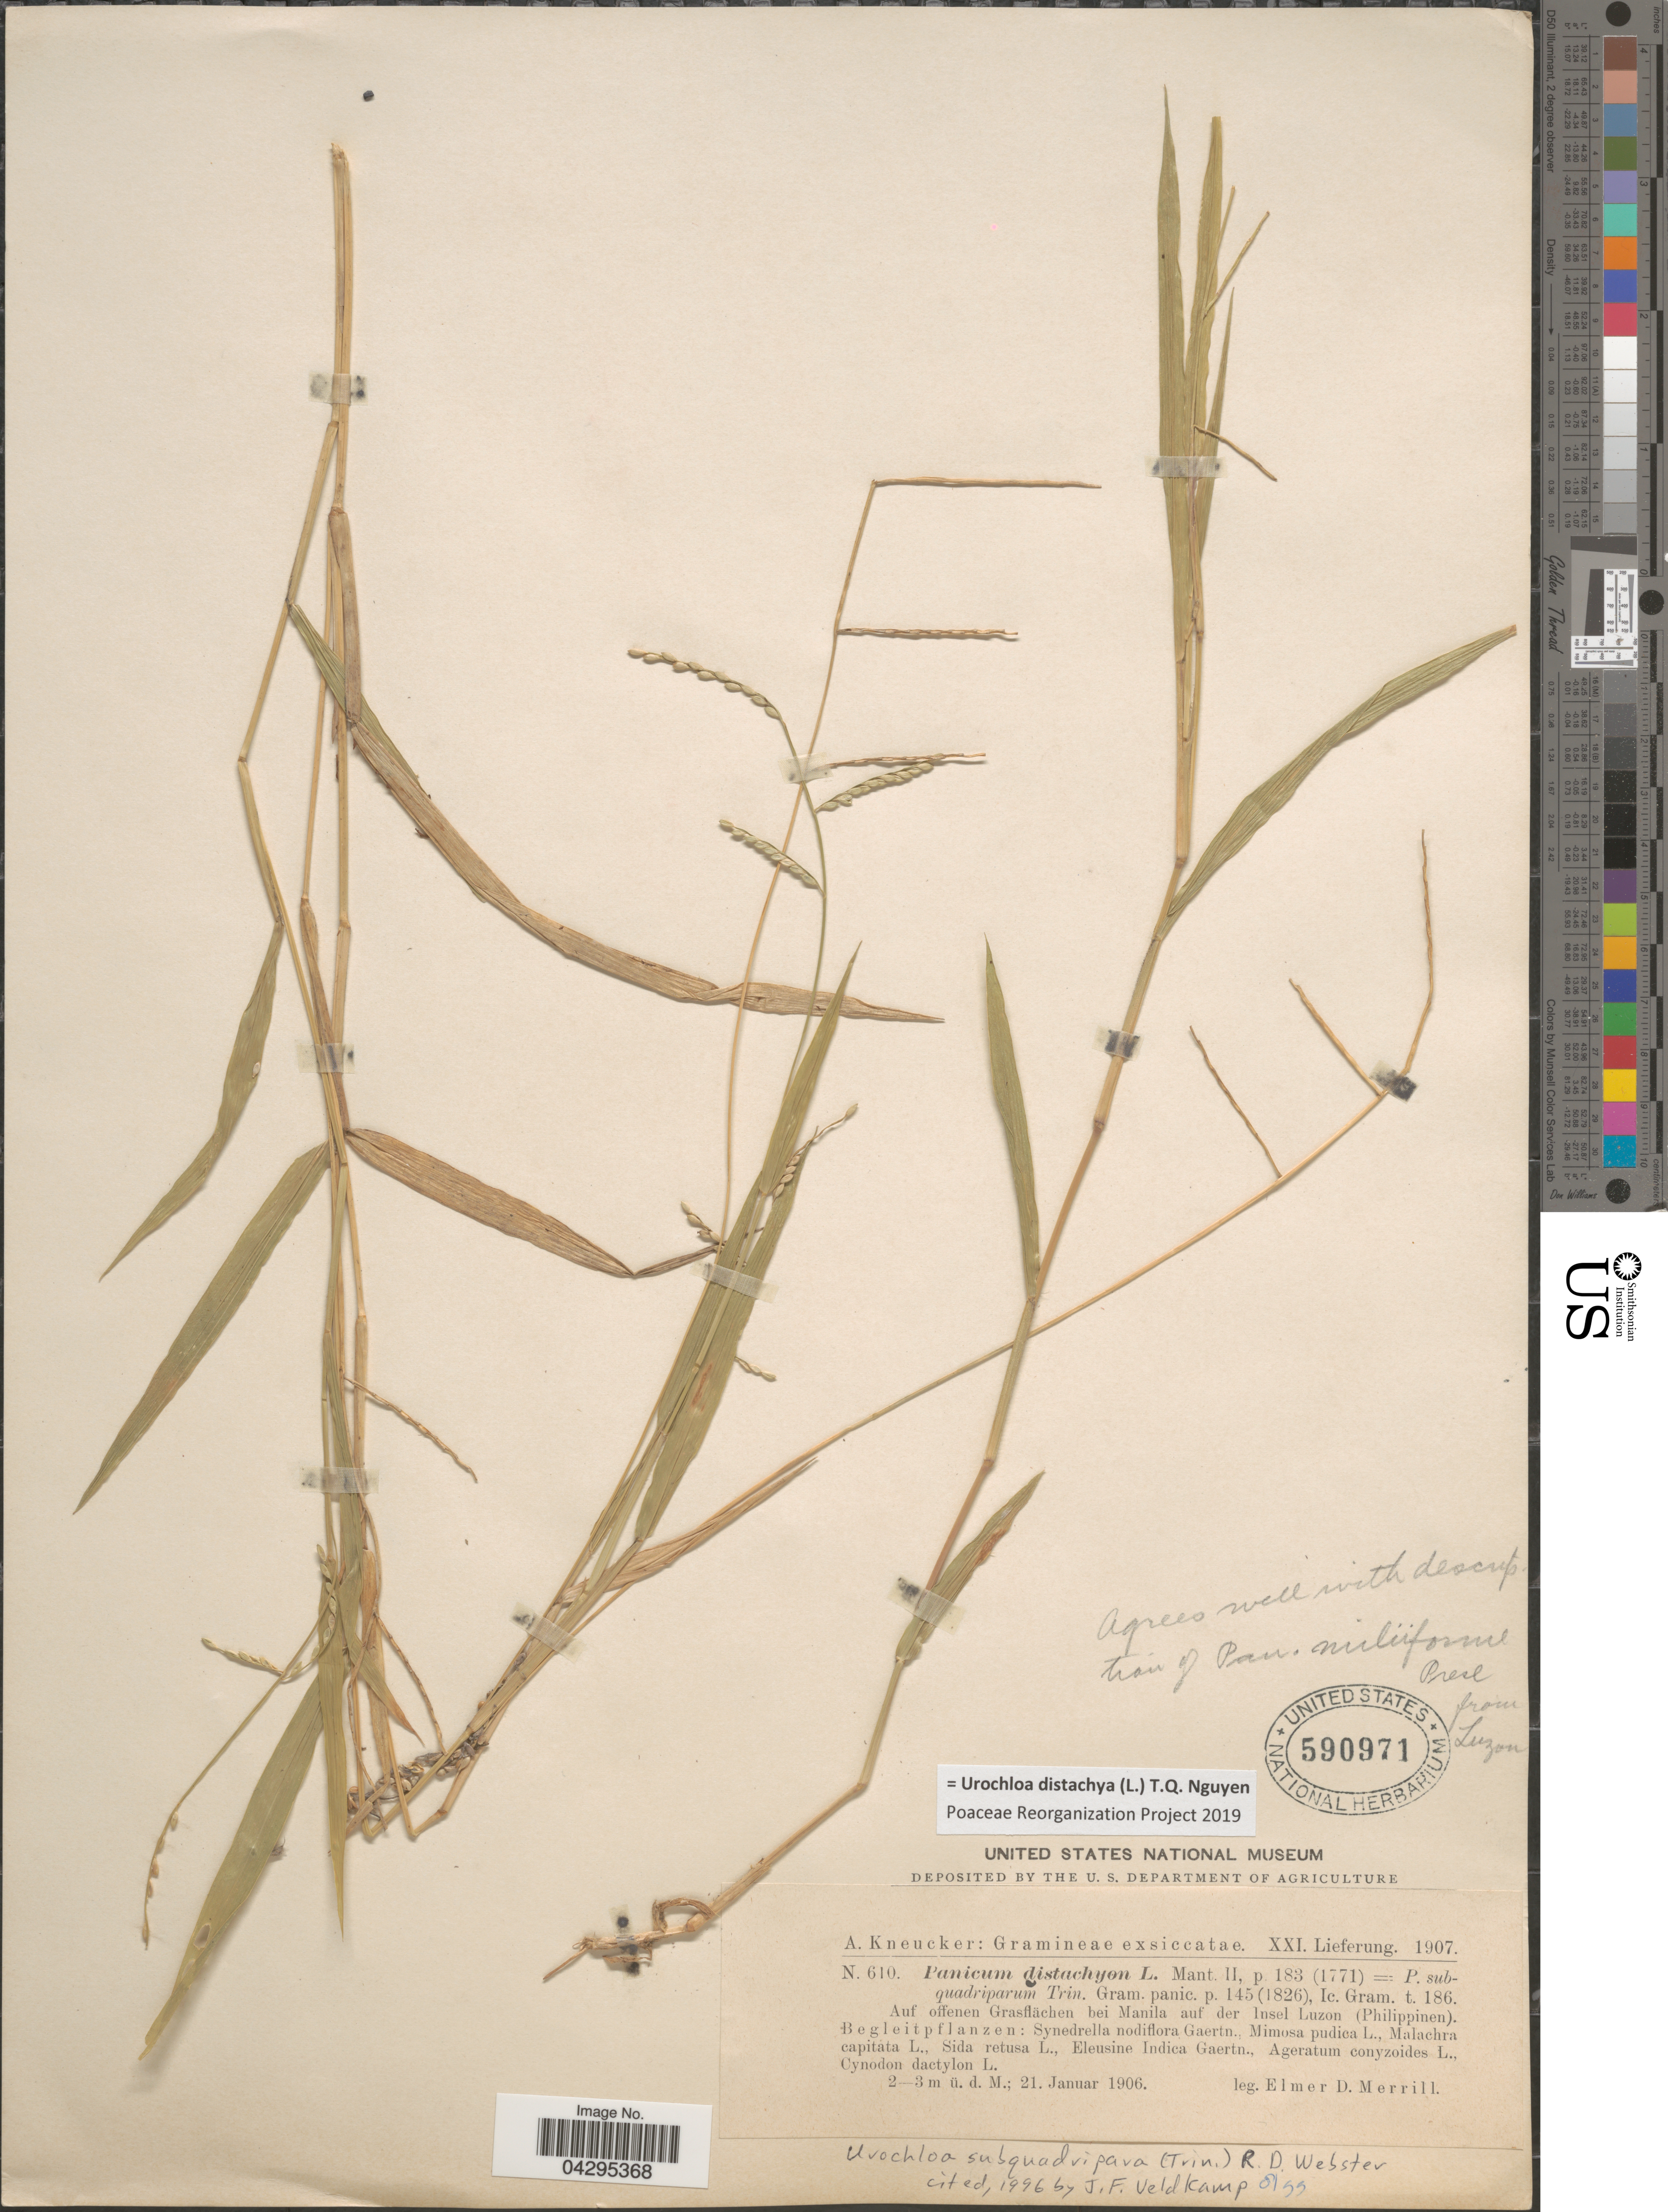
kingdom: Plantae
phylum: Tracheophyta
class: Liliopsida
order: Poales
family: Poaceae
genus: Urochloa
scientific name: Urochloa distachya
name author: (L.) T.Q. Nguyen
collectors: E. D. Merrill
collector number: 610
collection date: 1906-01-21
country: Philippines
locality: Auf offenen Grasflächen bei Manila auf der Insel Luzon.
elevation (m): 2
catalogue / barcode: US 590971